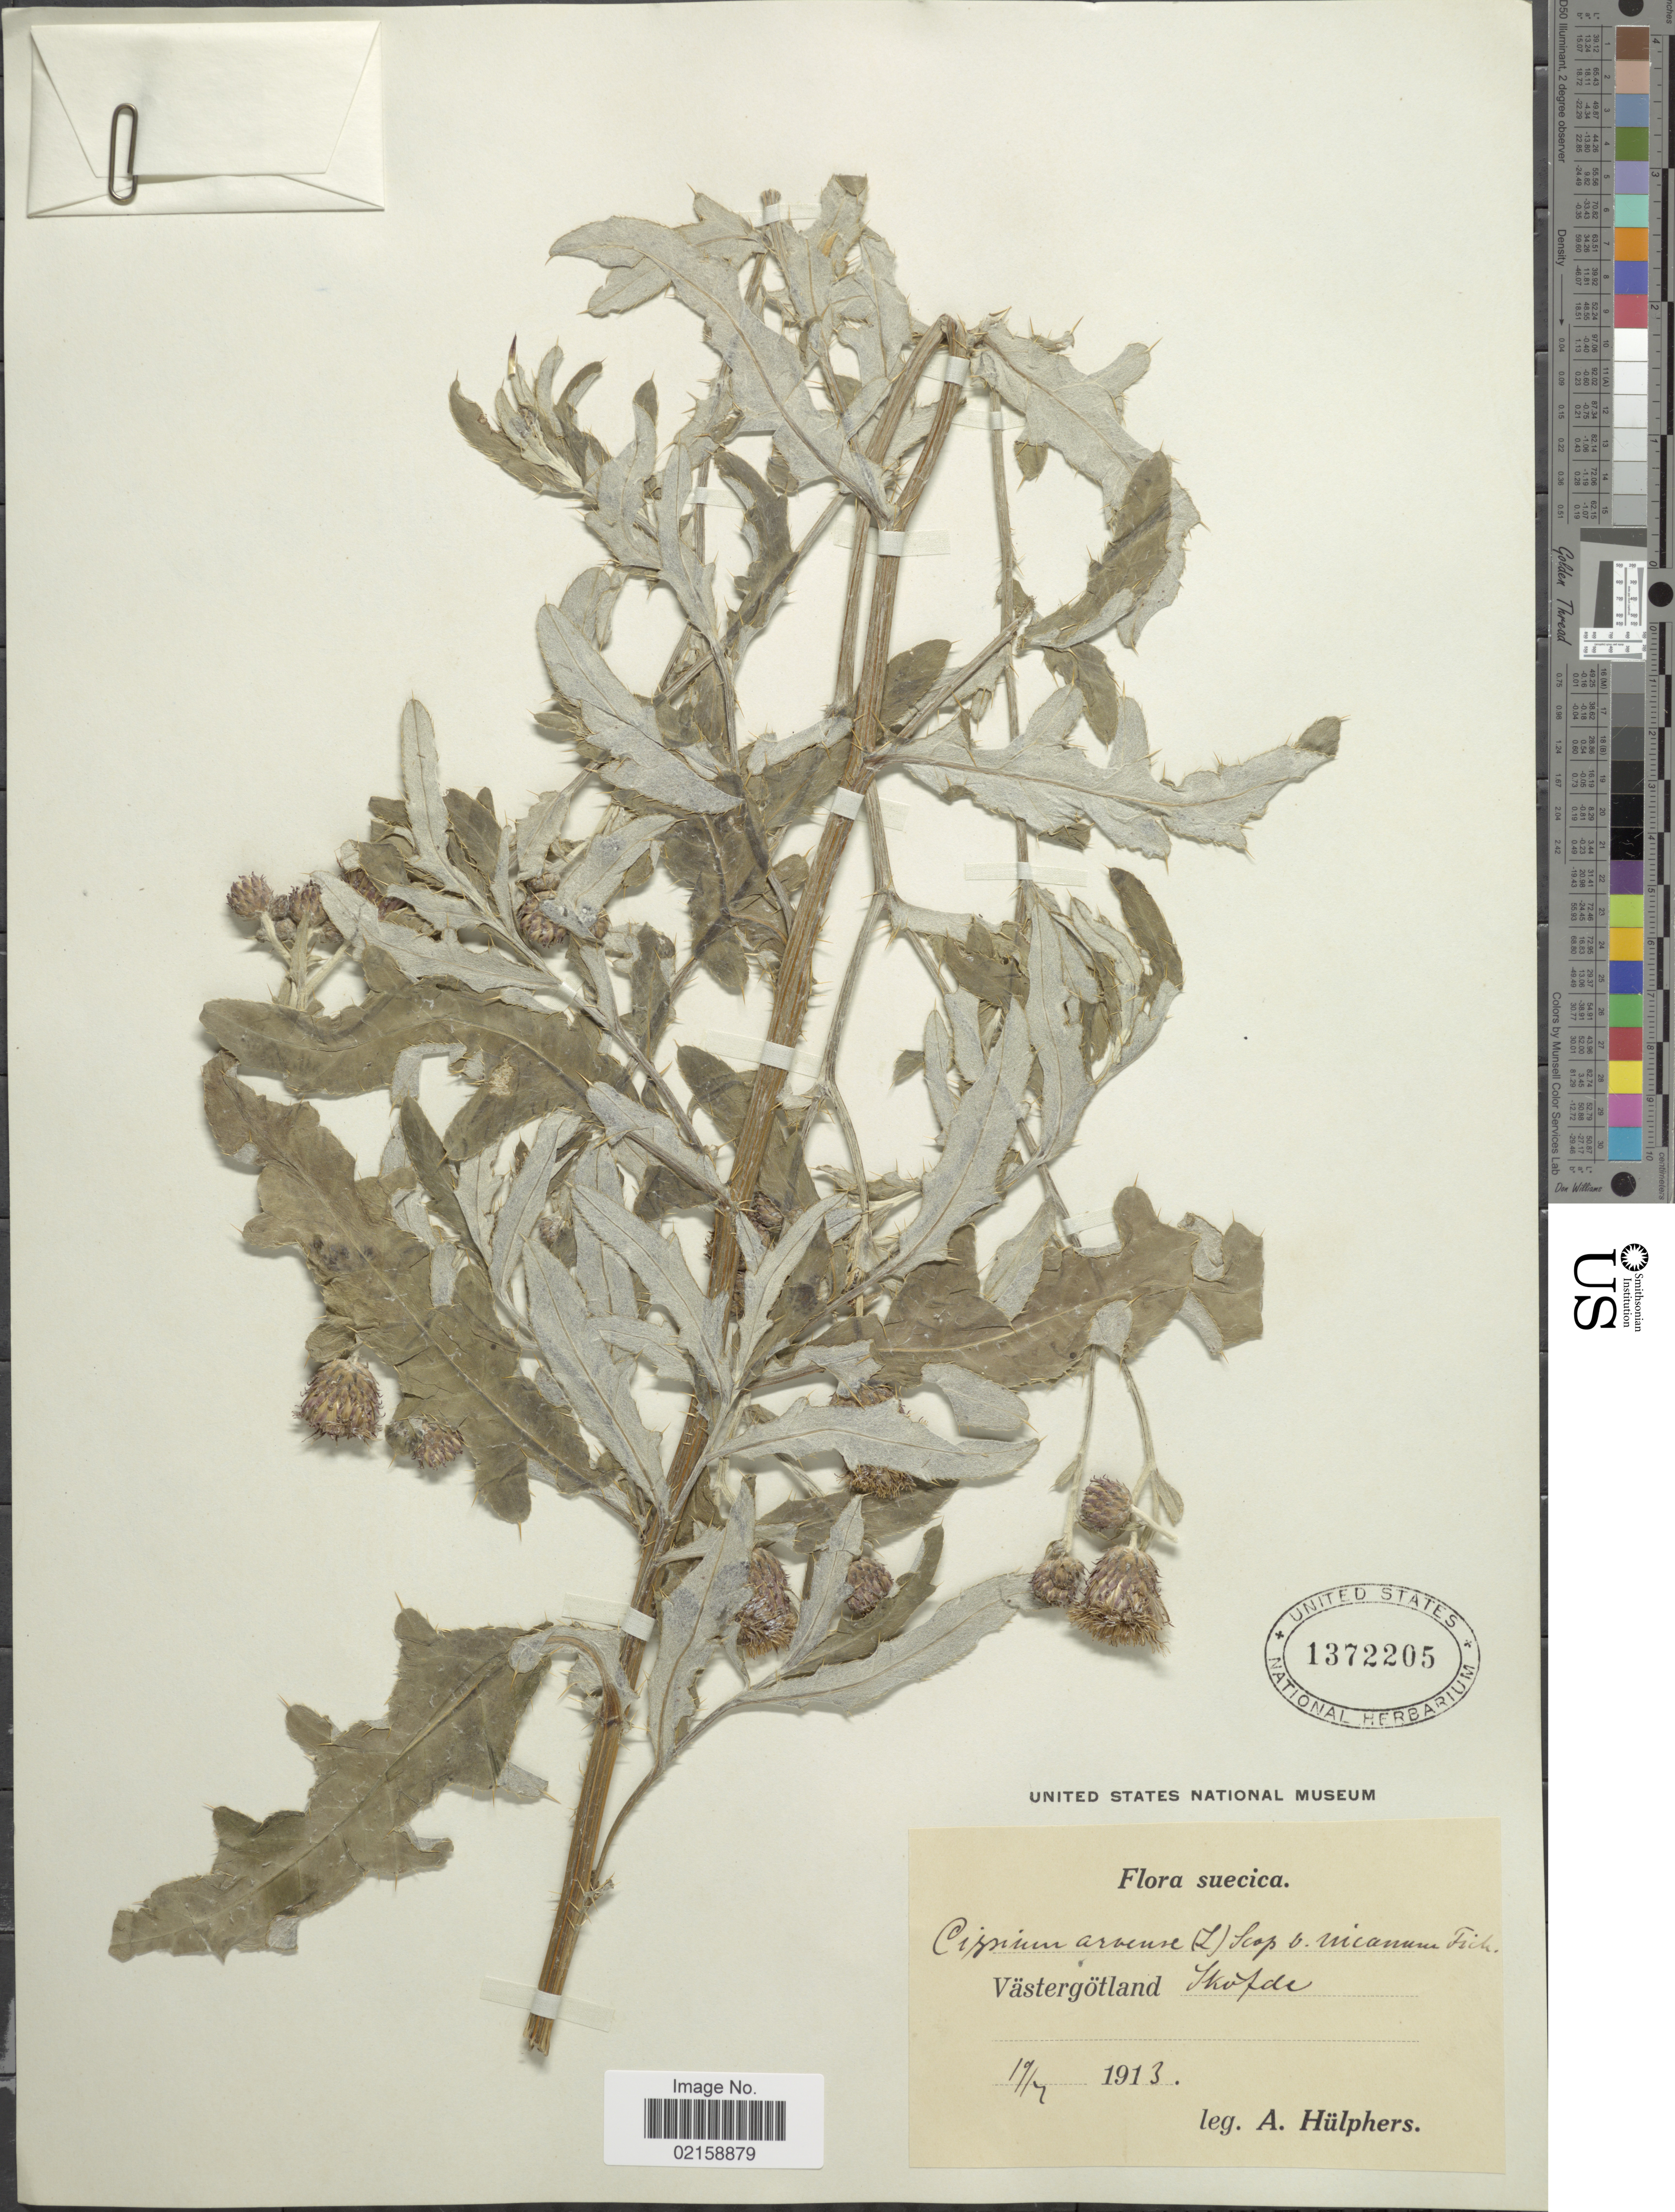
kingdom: Plantae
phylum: Tracheophyta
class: Magnoliopsida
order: Asterales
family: Asteraceae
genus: Cirsium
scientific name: Cirsium arvense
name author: (L.) Scop.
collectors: A. Hülphers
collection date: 1913-07-19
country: Sweden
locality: Västergotland, Skovde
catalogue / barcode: US 1372205